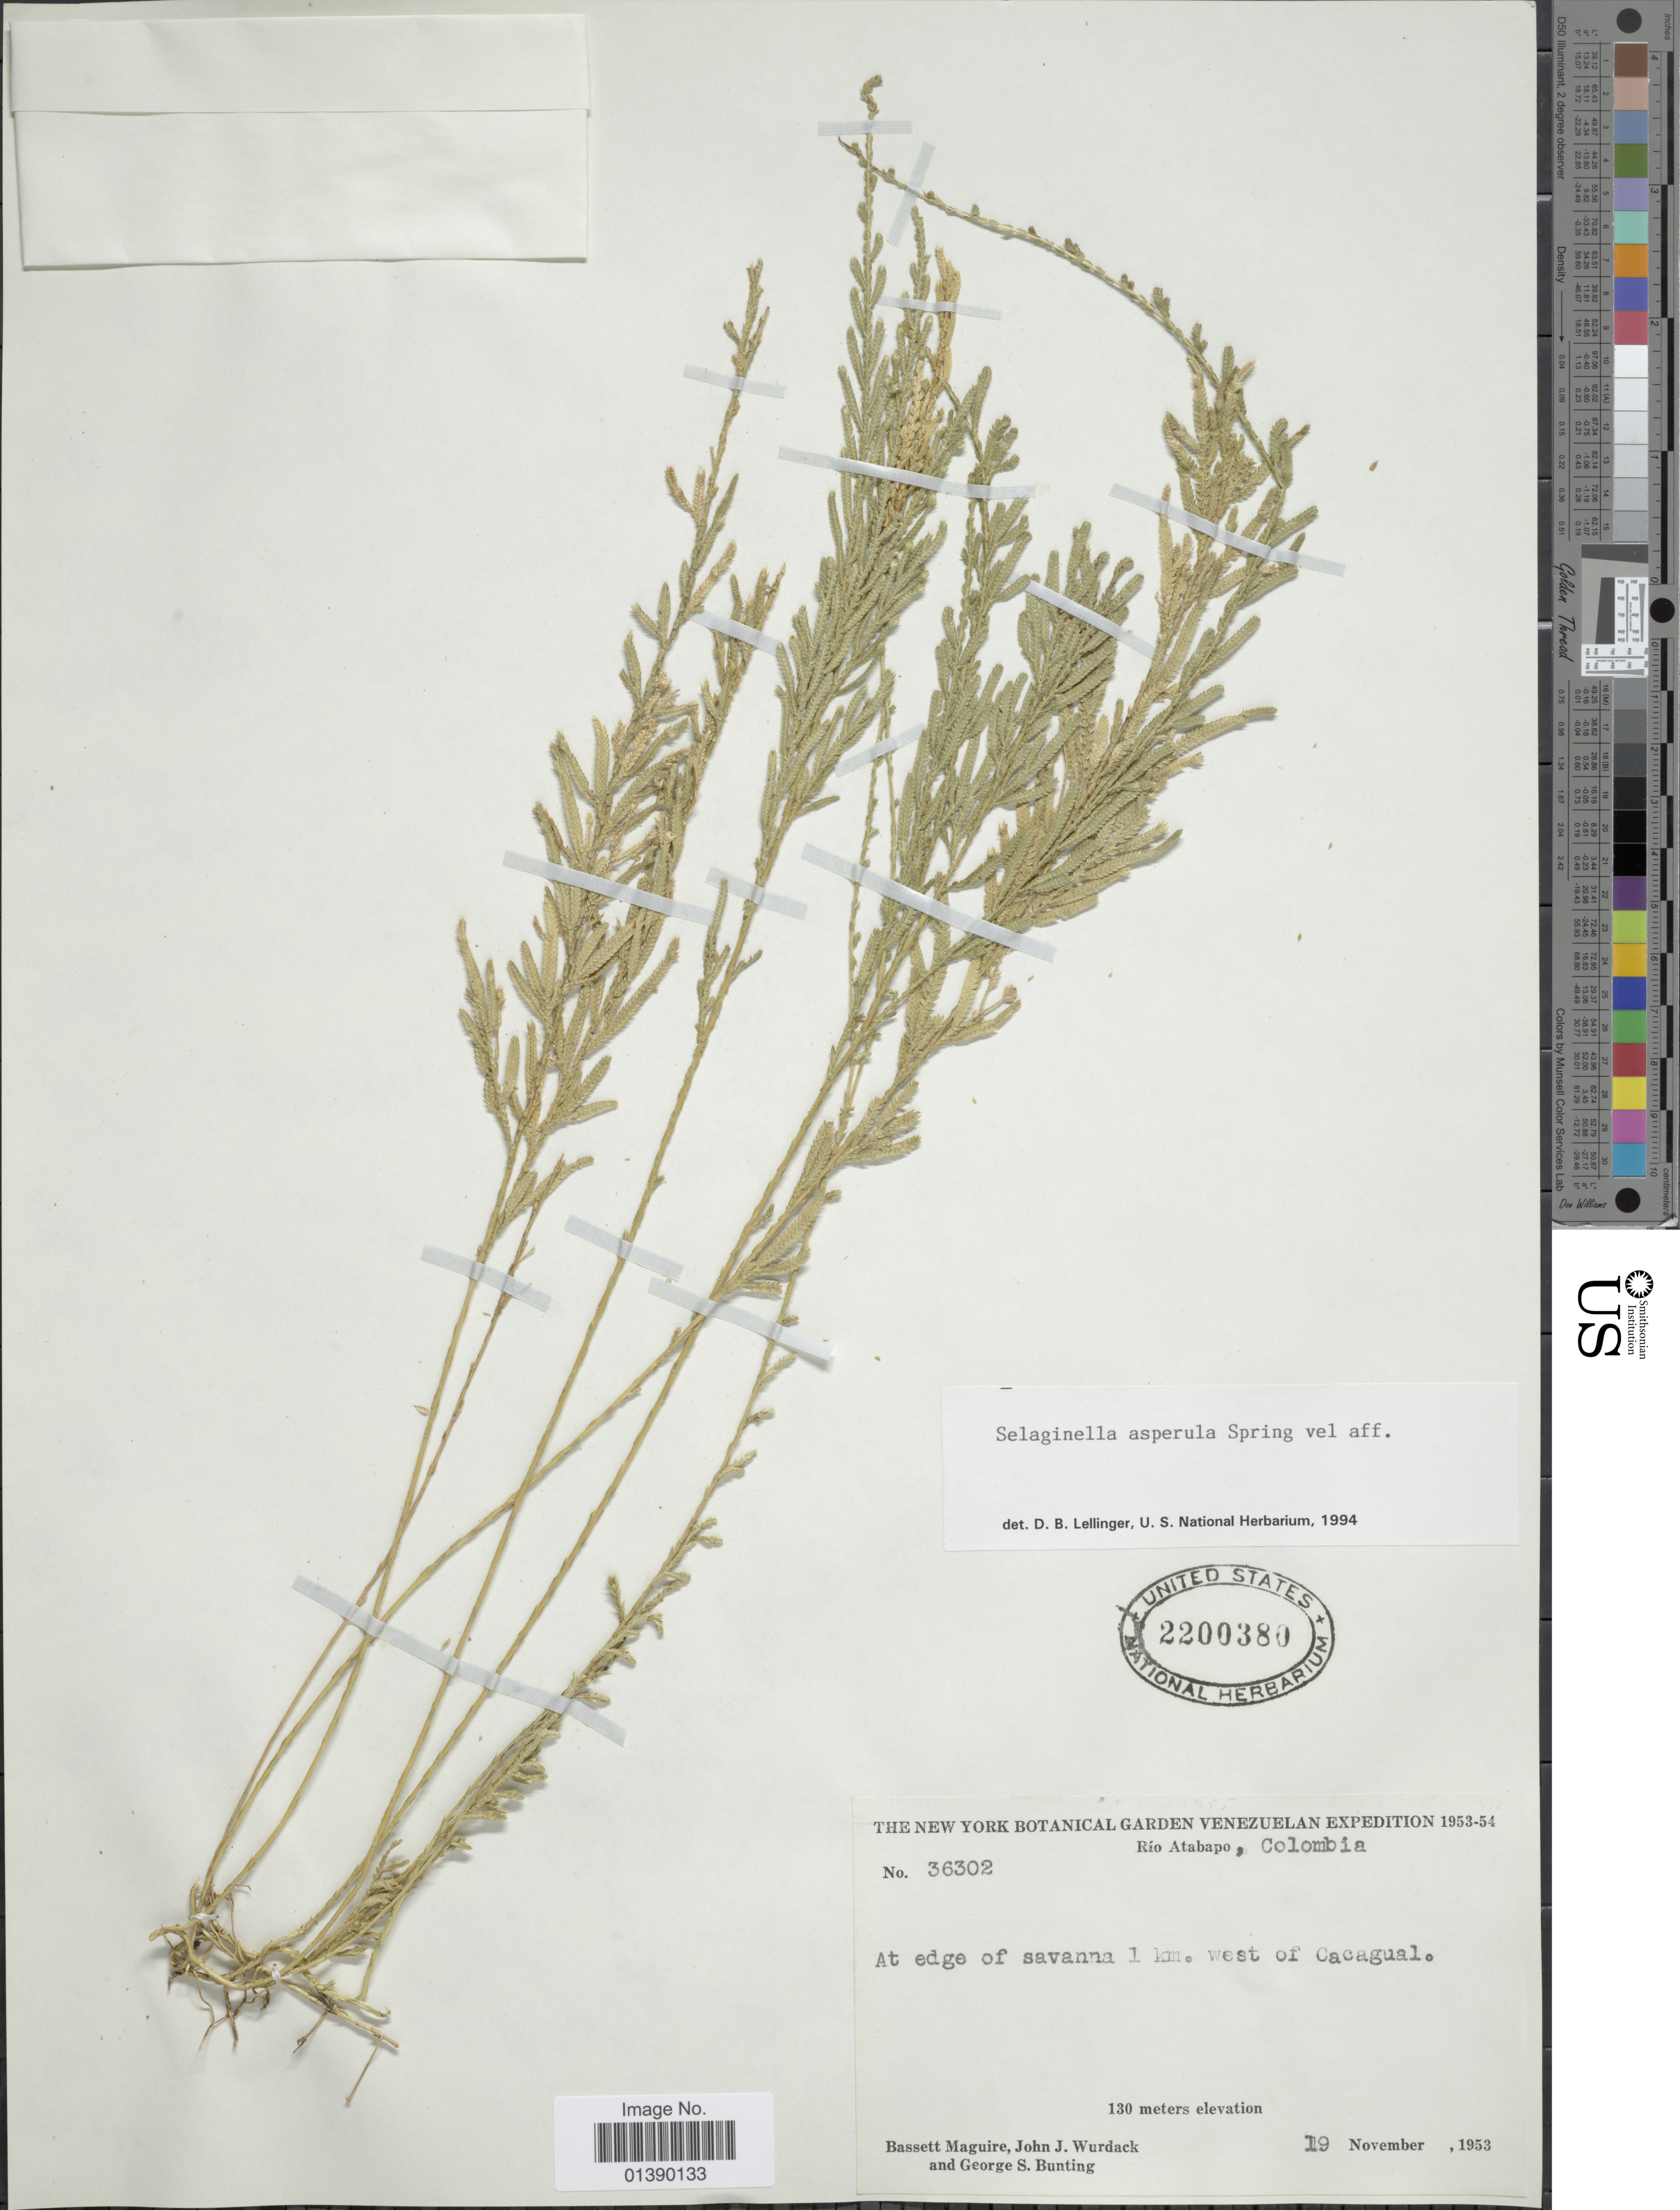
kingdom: Plantae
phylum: Tracheophyta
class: Lycopodiopsida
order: Selaginellales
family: Selaginellaceae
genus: Selaginella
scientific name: Selaginella asperula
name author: Spring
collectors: B. Maguire, J. J. Wurdack & G. S. Bunting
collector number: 36302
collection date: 1953-11-19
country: Colombia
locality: Río Atabapo, At edge of savanna 1 km west of Cacagual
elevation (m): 130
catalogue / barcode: US 2200380